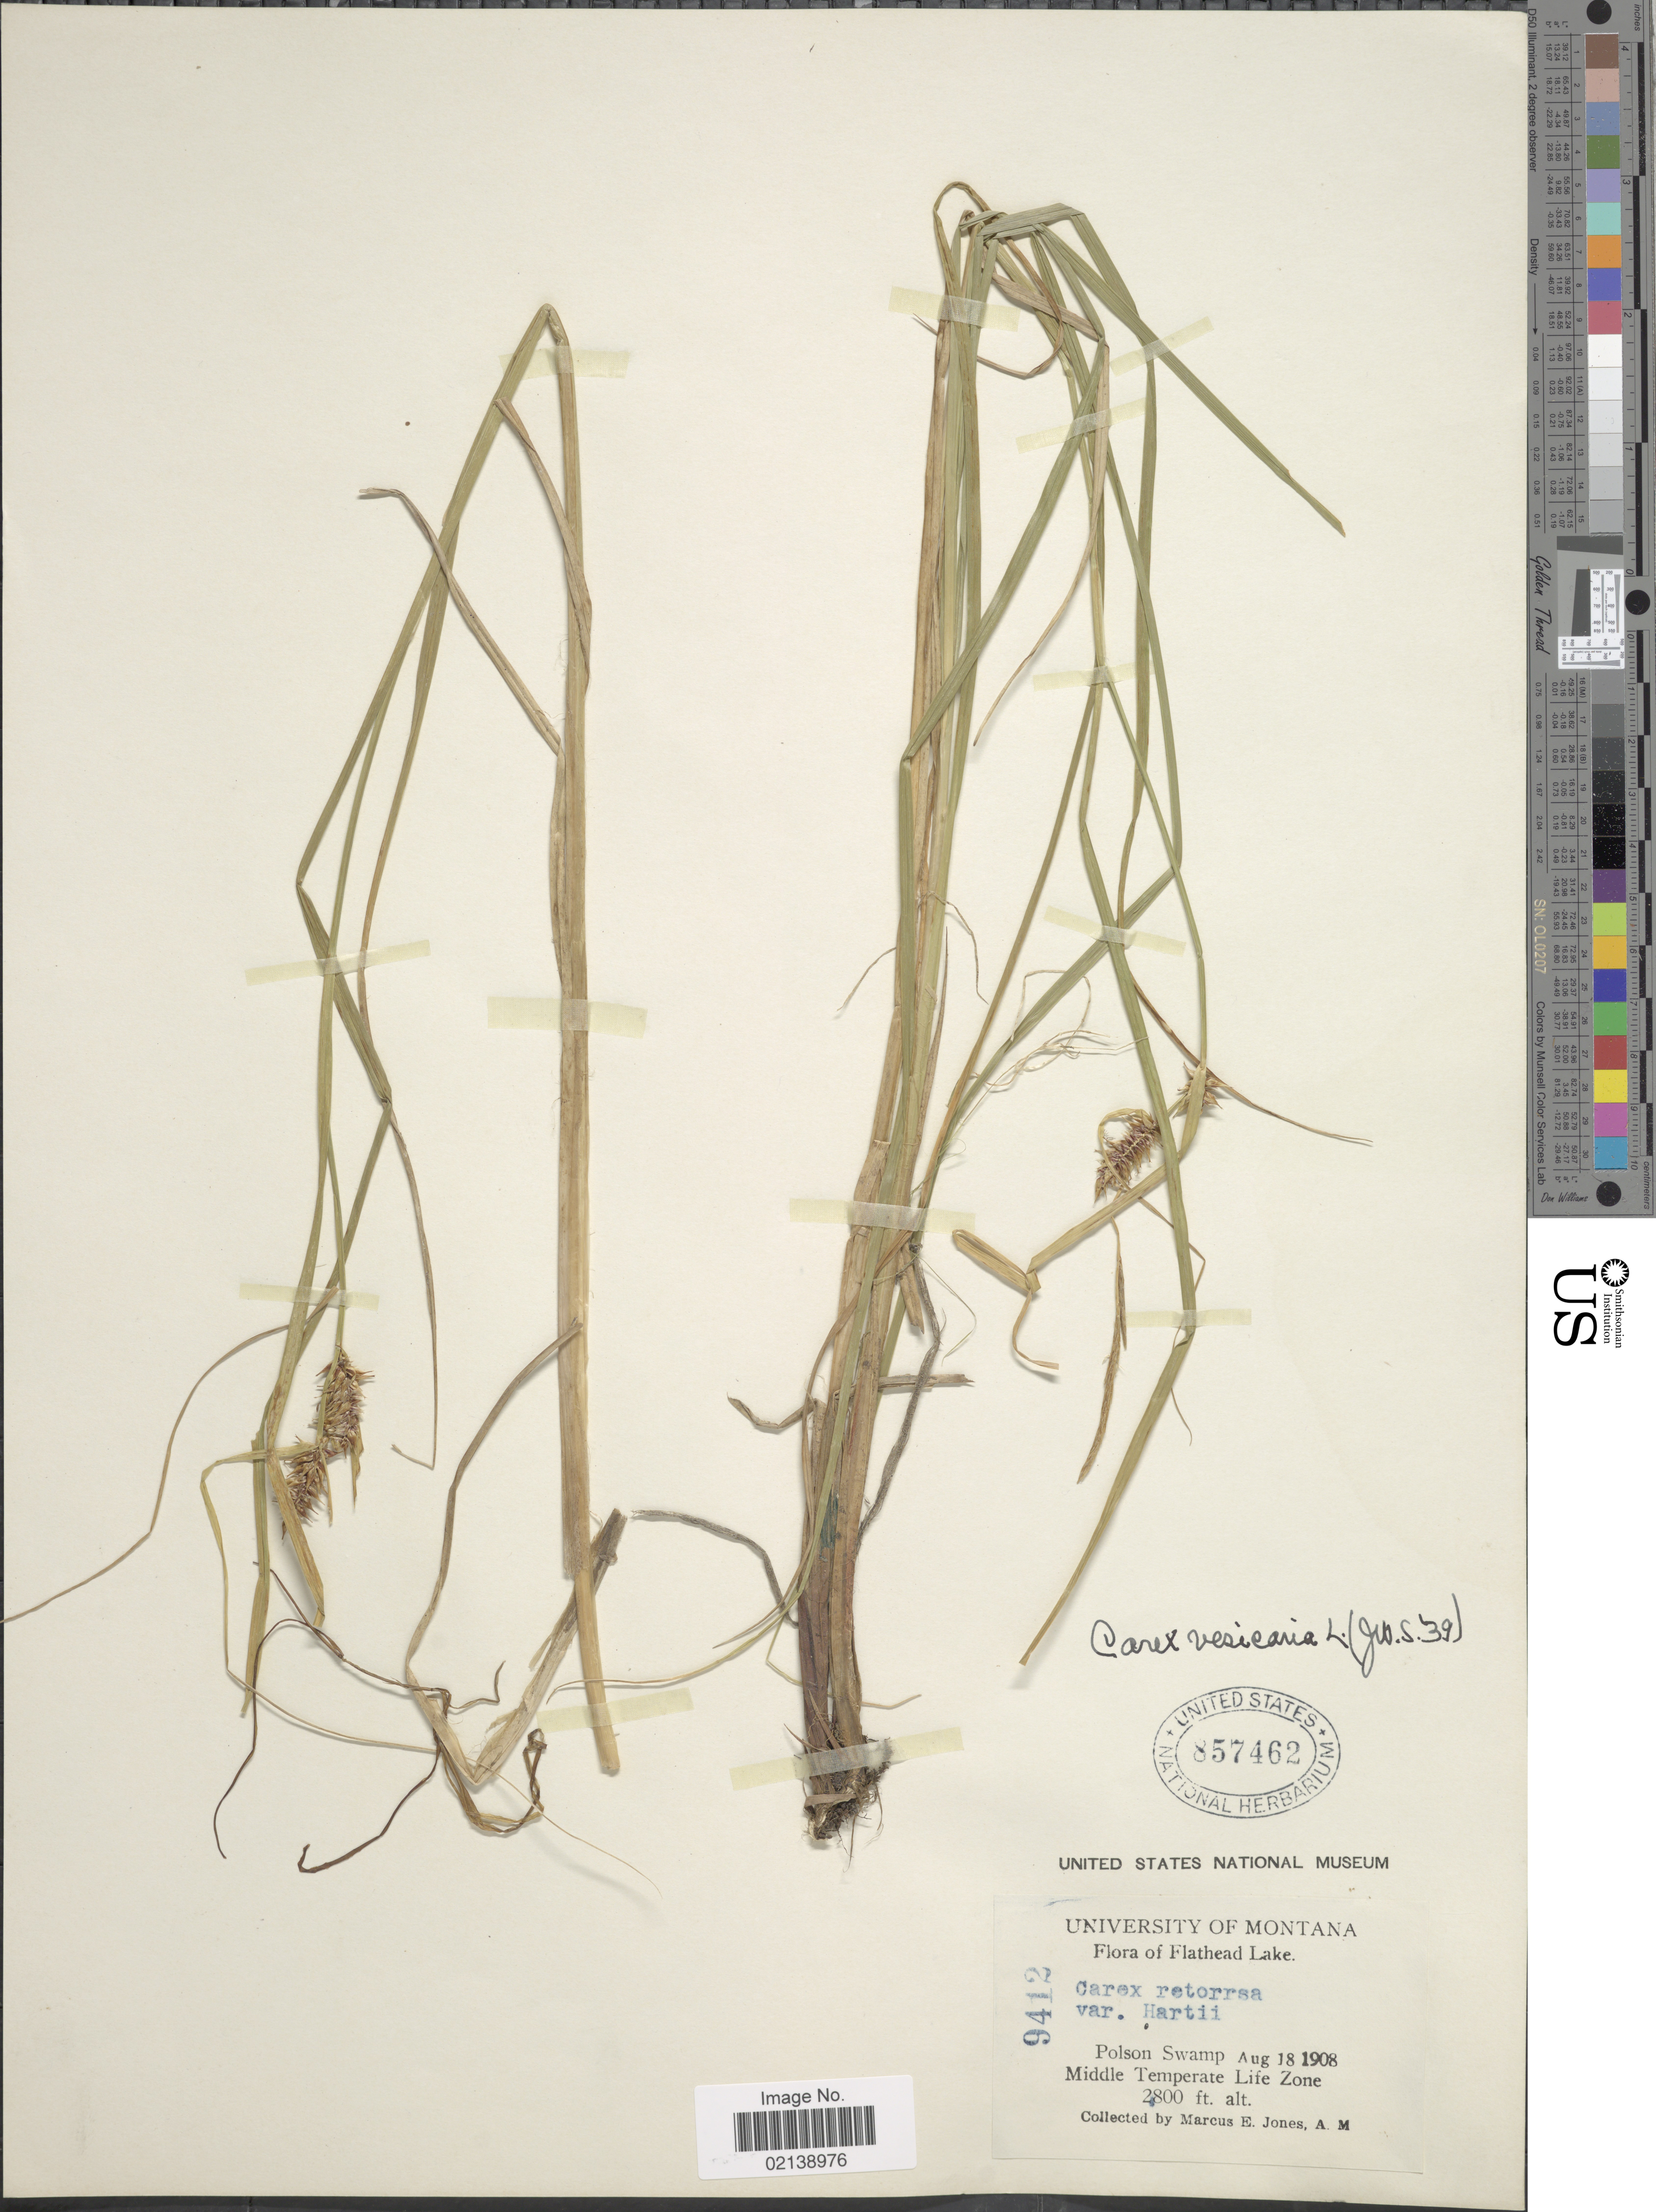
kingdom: Plantae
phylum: Tracheophyta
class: Liliopsida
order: Poales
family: Cyperaceae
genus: Carex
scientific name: Carex vesicaria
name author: L.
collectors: M. E. Jones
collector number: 9412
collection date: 1908-08-18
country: United States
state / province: Montana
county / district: Lake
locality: Flathead Lake, Polson Swamp, Middle Temperate Life Zone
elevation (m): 853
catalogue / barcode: US 857462